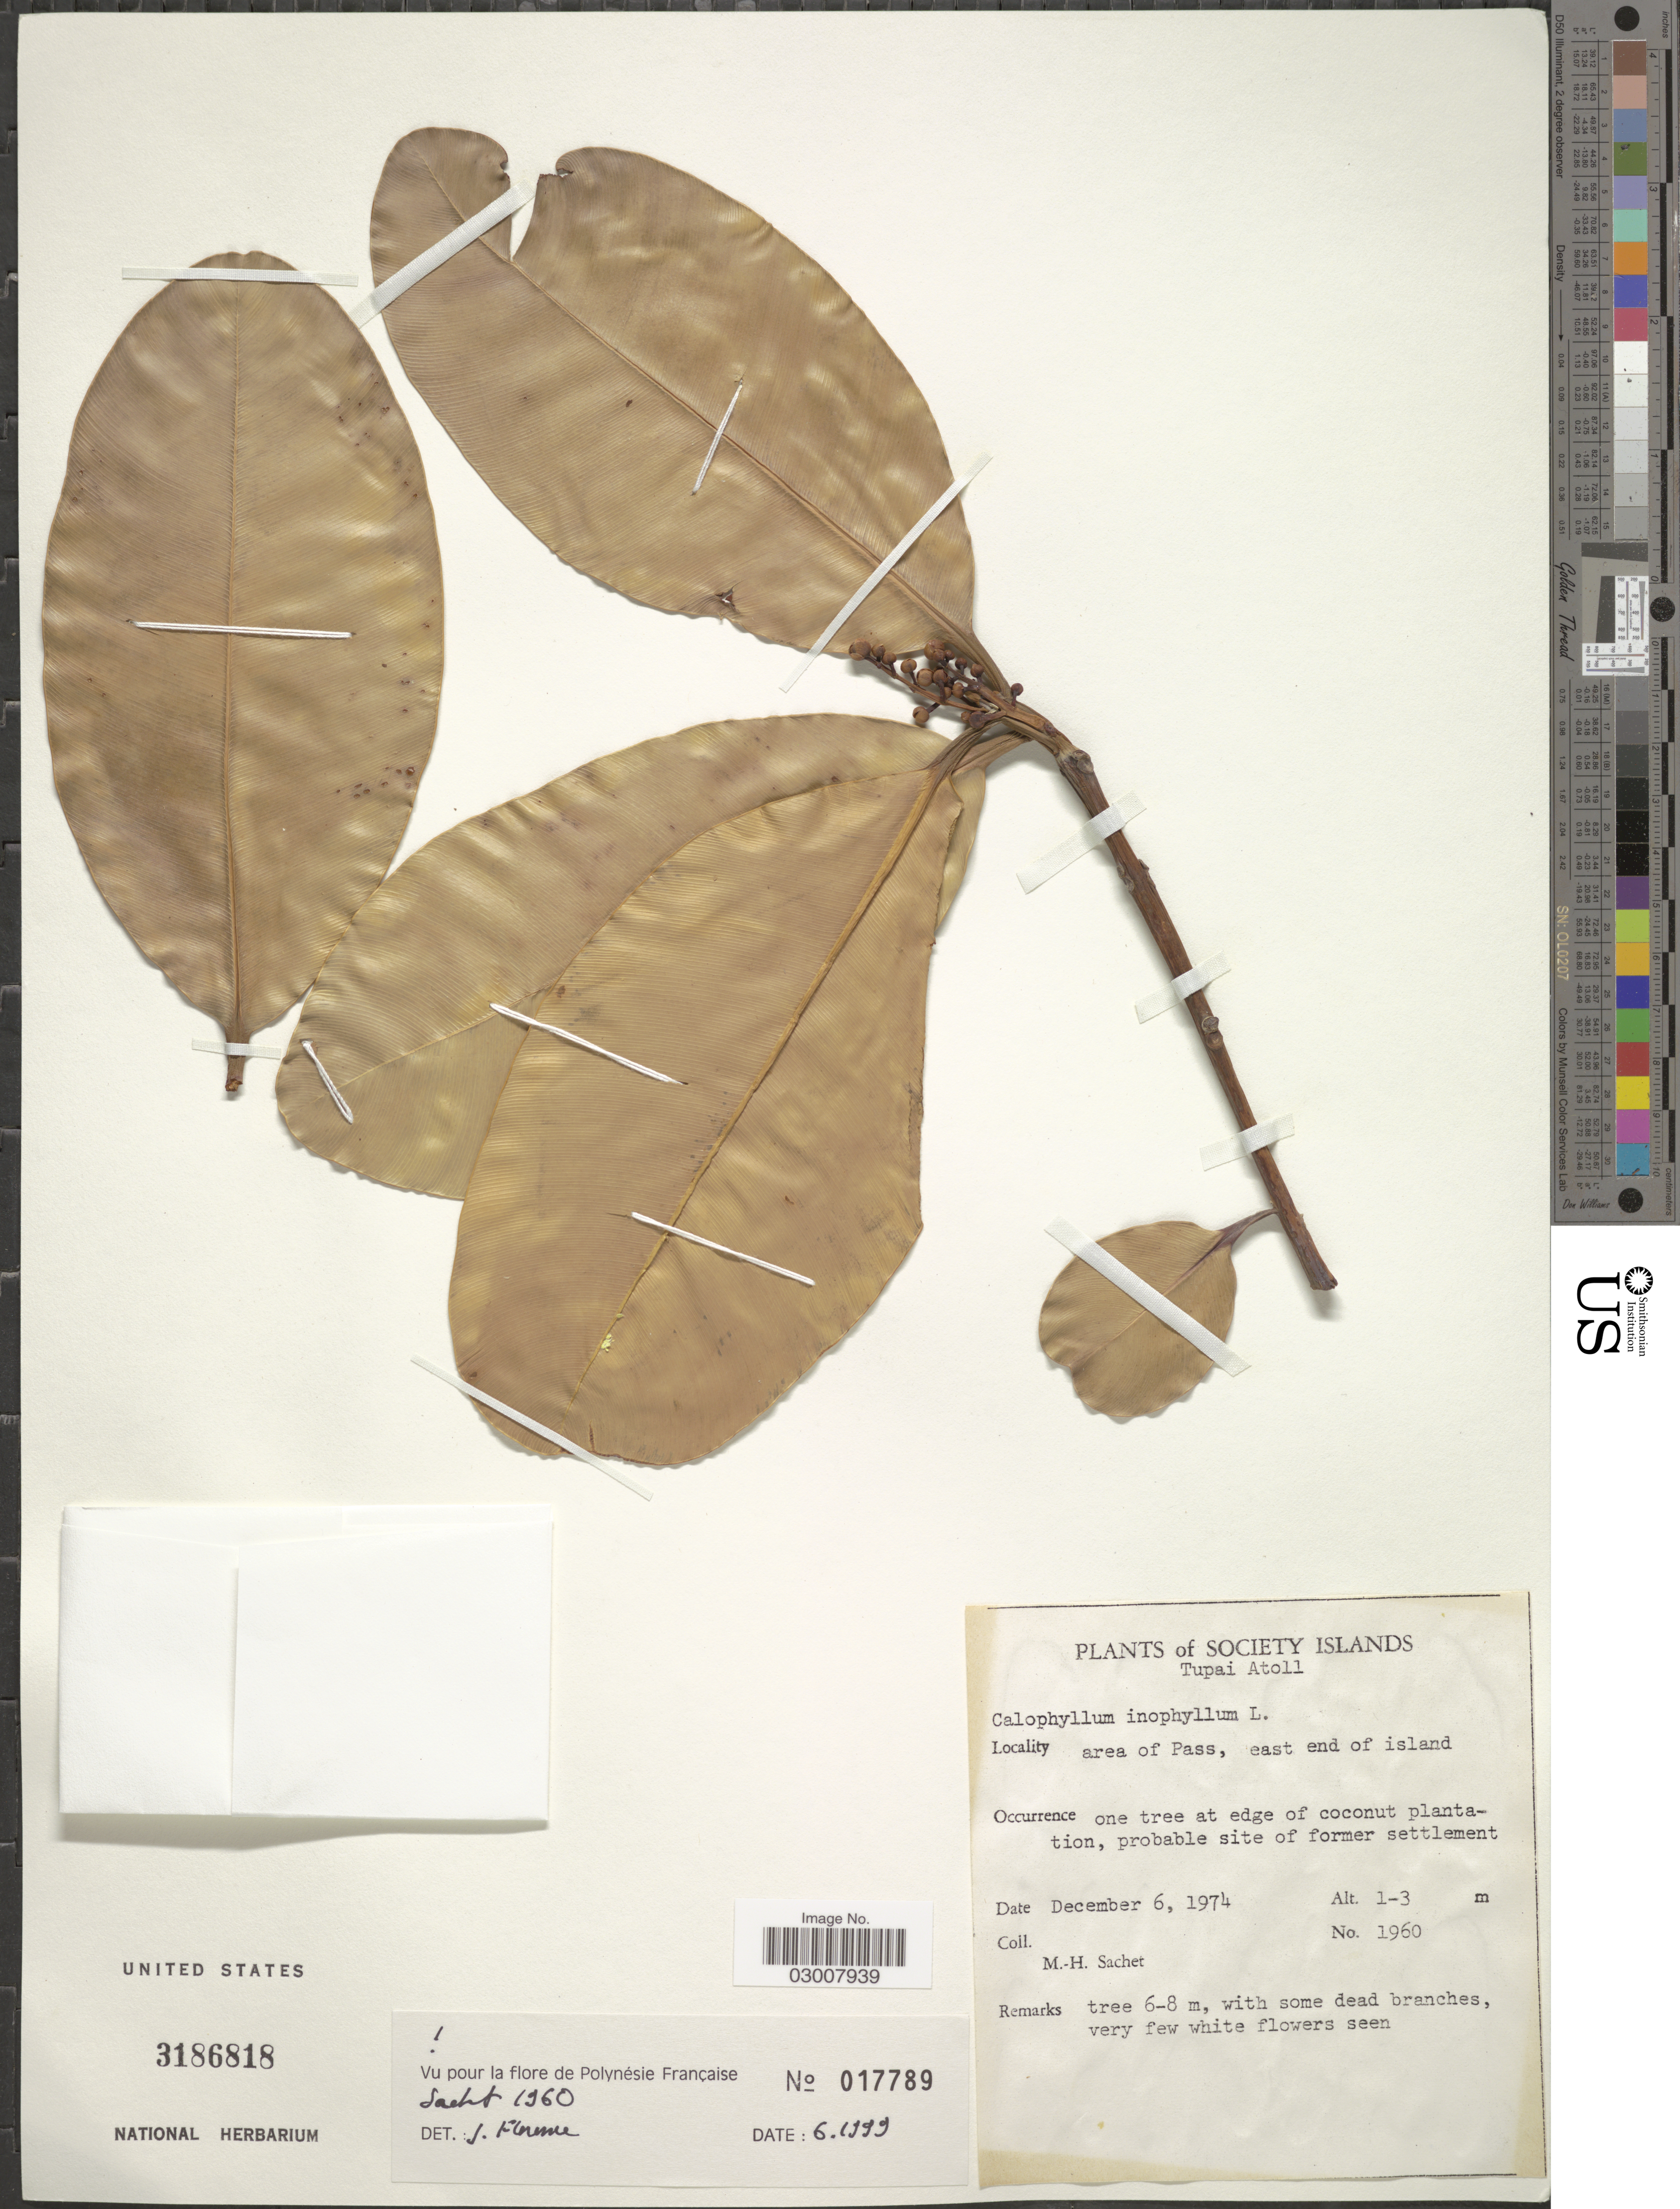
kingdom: Plantae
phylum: Tracheophyta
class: Magnoliopsida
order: Malpighiales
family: Calophyllaceae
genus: Calophyllum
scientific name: Calophyllum inophyllum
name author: L.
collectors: M.-H. Sachet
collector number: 1960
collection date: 1974-12-06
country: French Polynesia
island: Tupai Atoll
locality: Society Islands, Tupai Atoll, area of Pass, east end of island.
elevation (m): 1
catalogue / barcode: US 3186818